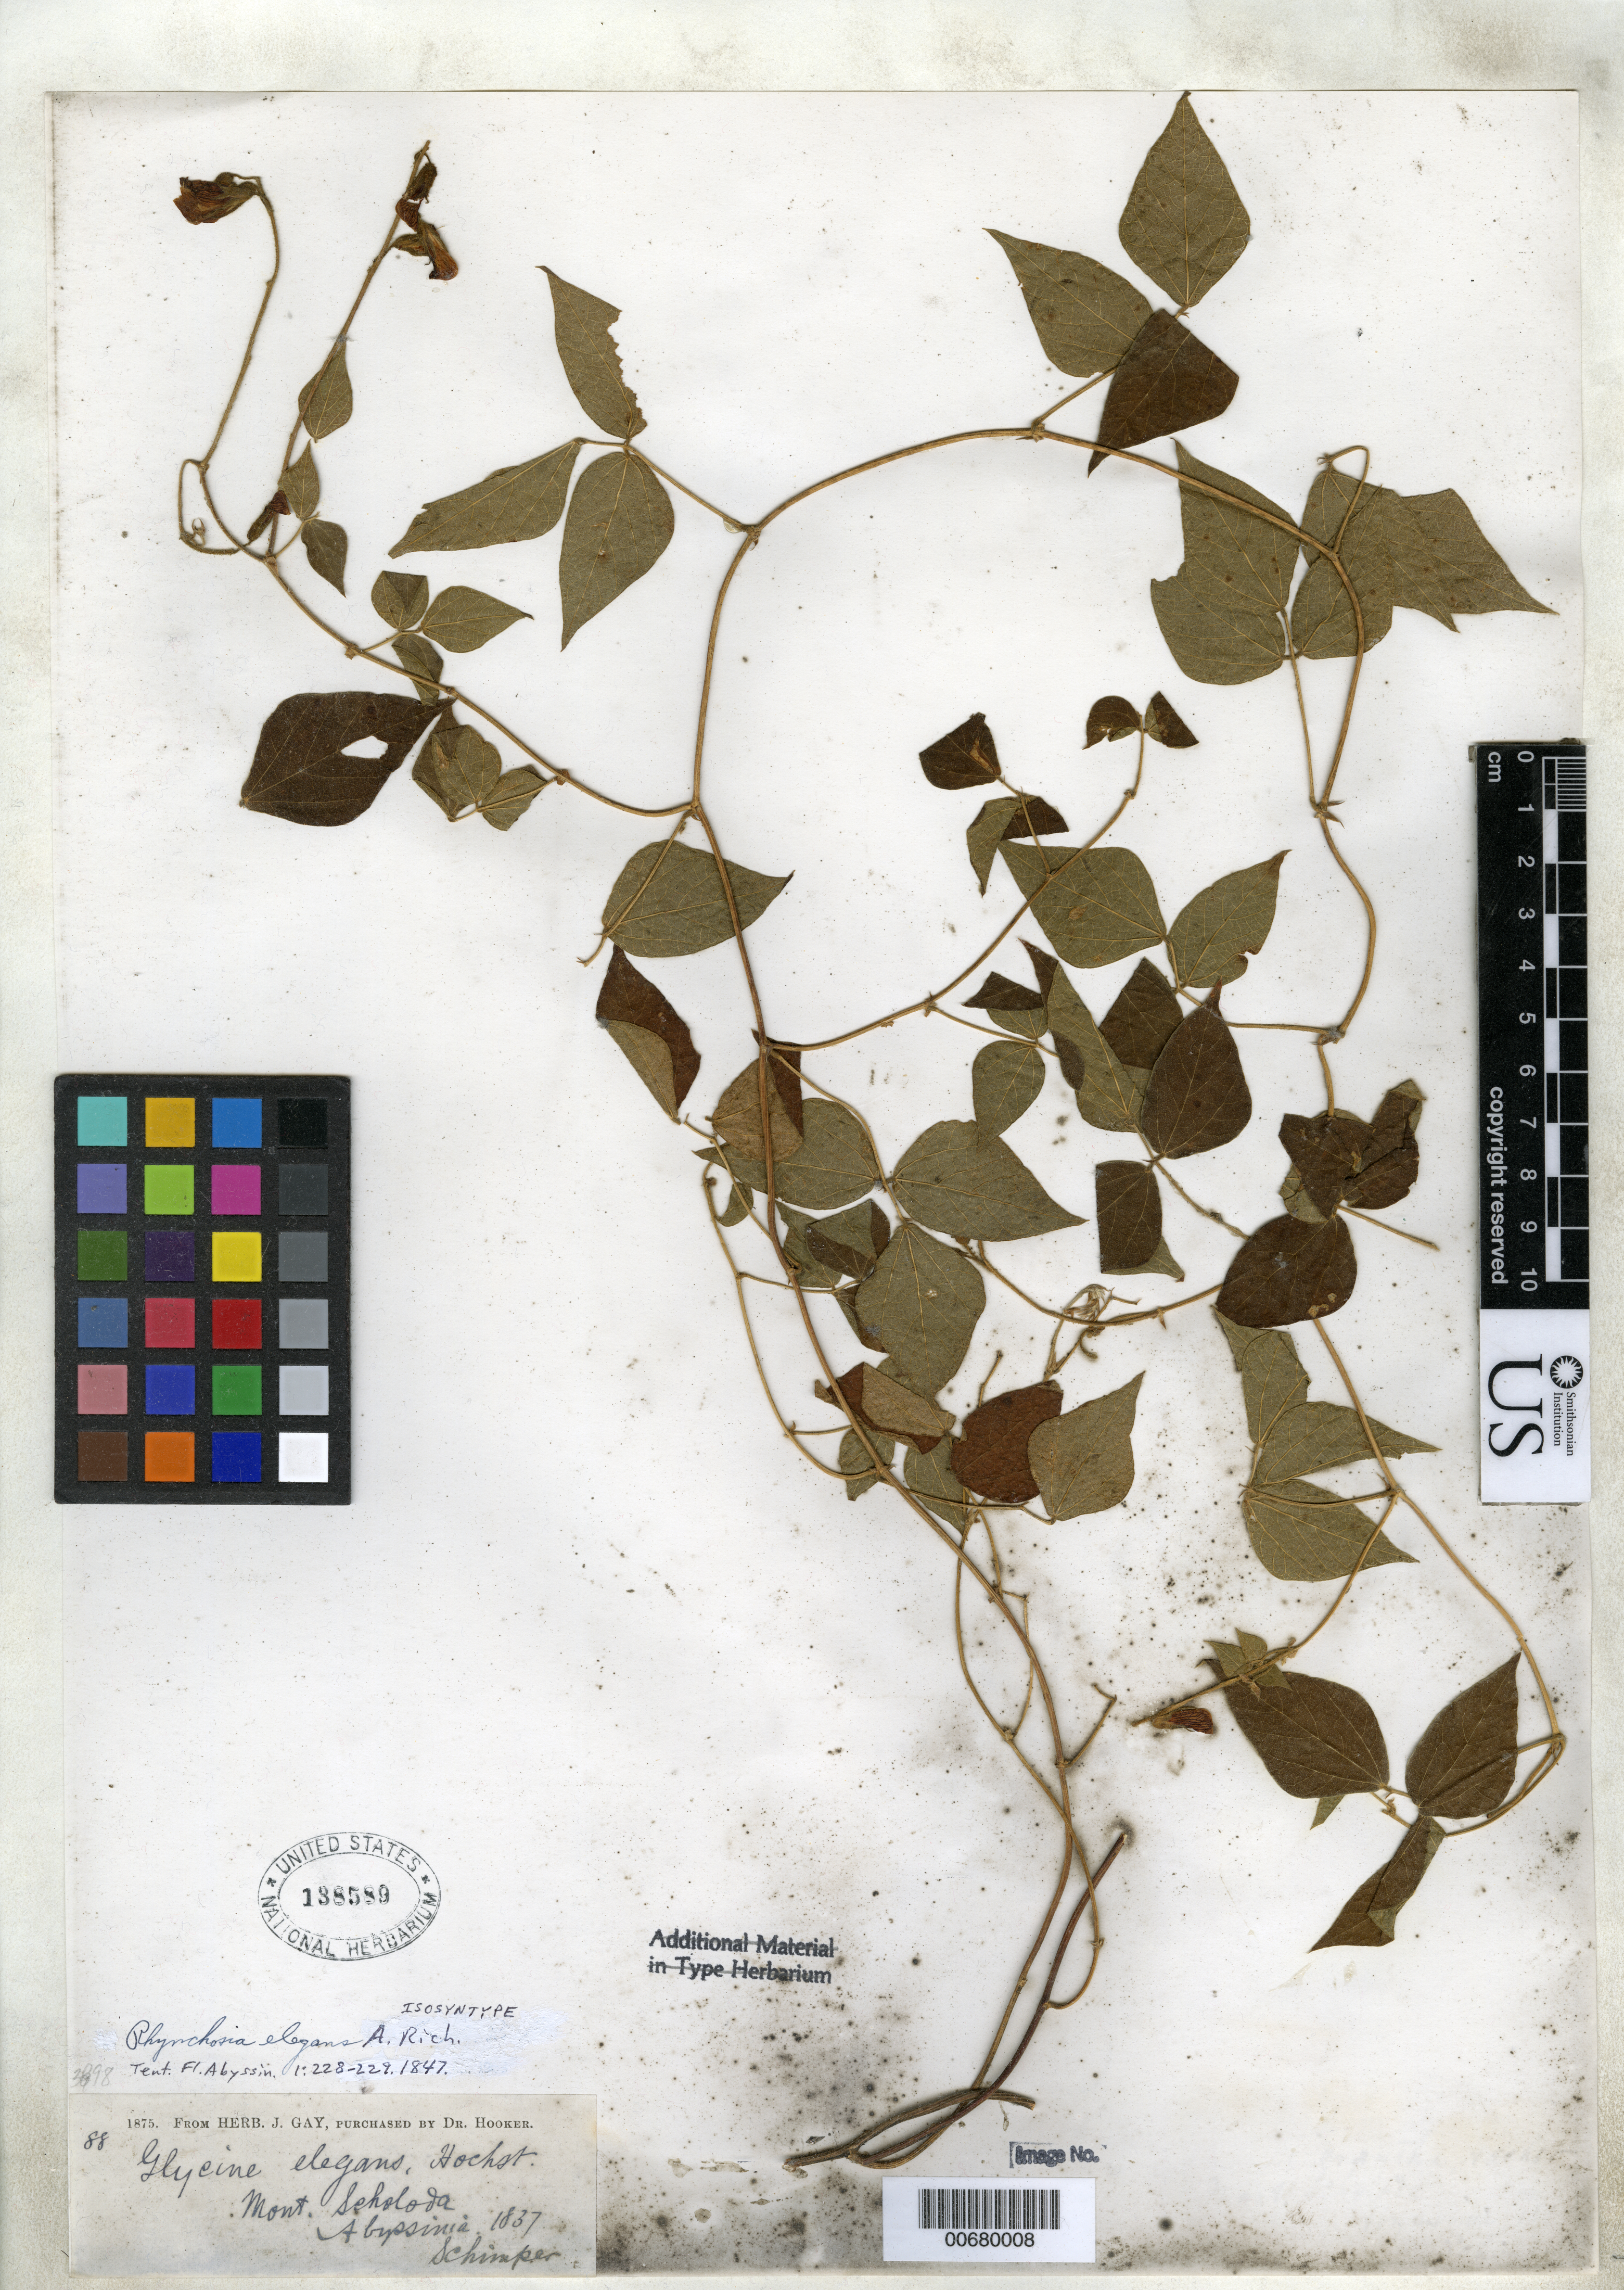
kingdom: Plantae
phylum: Tracheophyta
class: Magnoliopsida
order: Fabales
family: Fabaceae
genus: Rhynchosia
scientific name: Rhynchosia elegans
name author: A. Rich.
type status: Isosyntype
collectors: G. W. Schimper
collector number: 88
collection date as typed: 1837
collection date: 1837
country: Ethiopia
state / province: Tigray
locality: Mont. Scholoda.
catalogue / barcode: US 138589